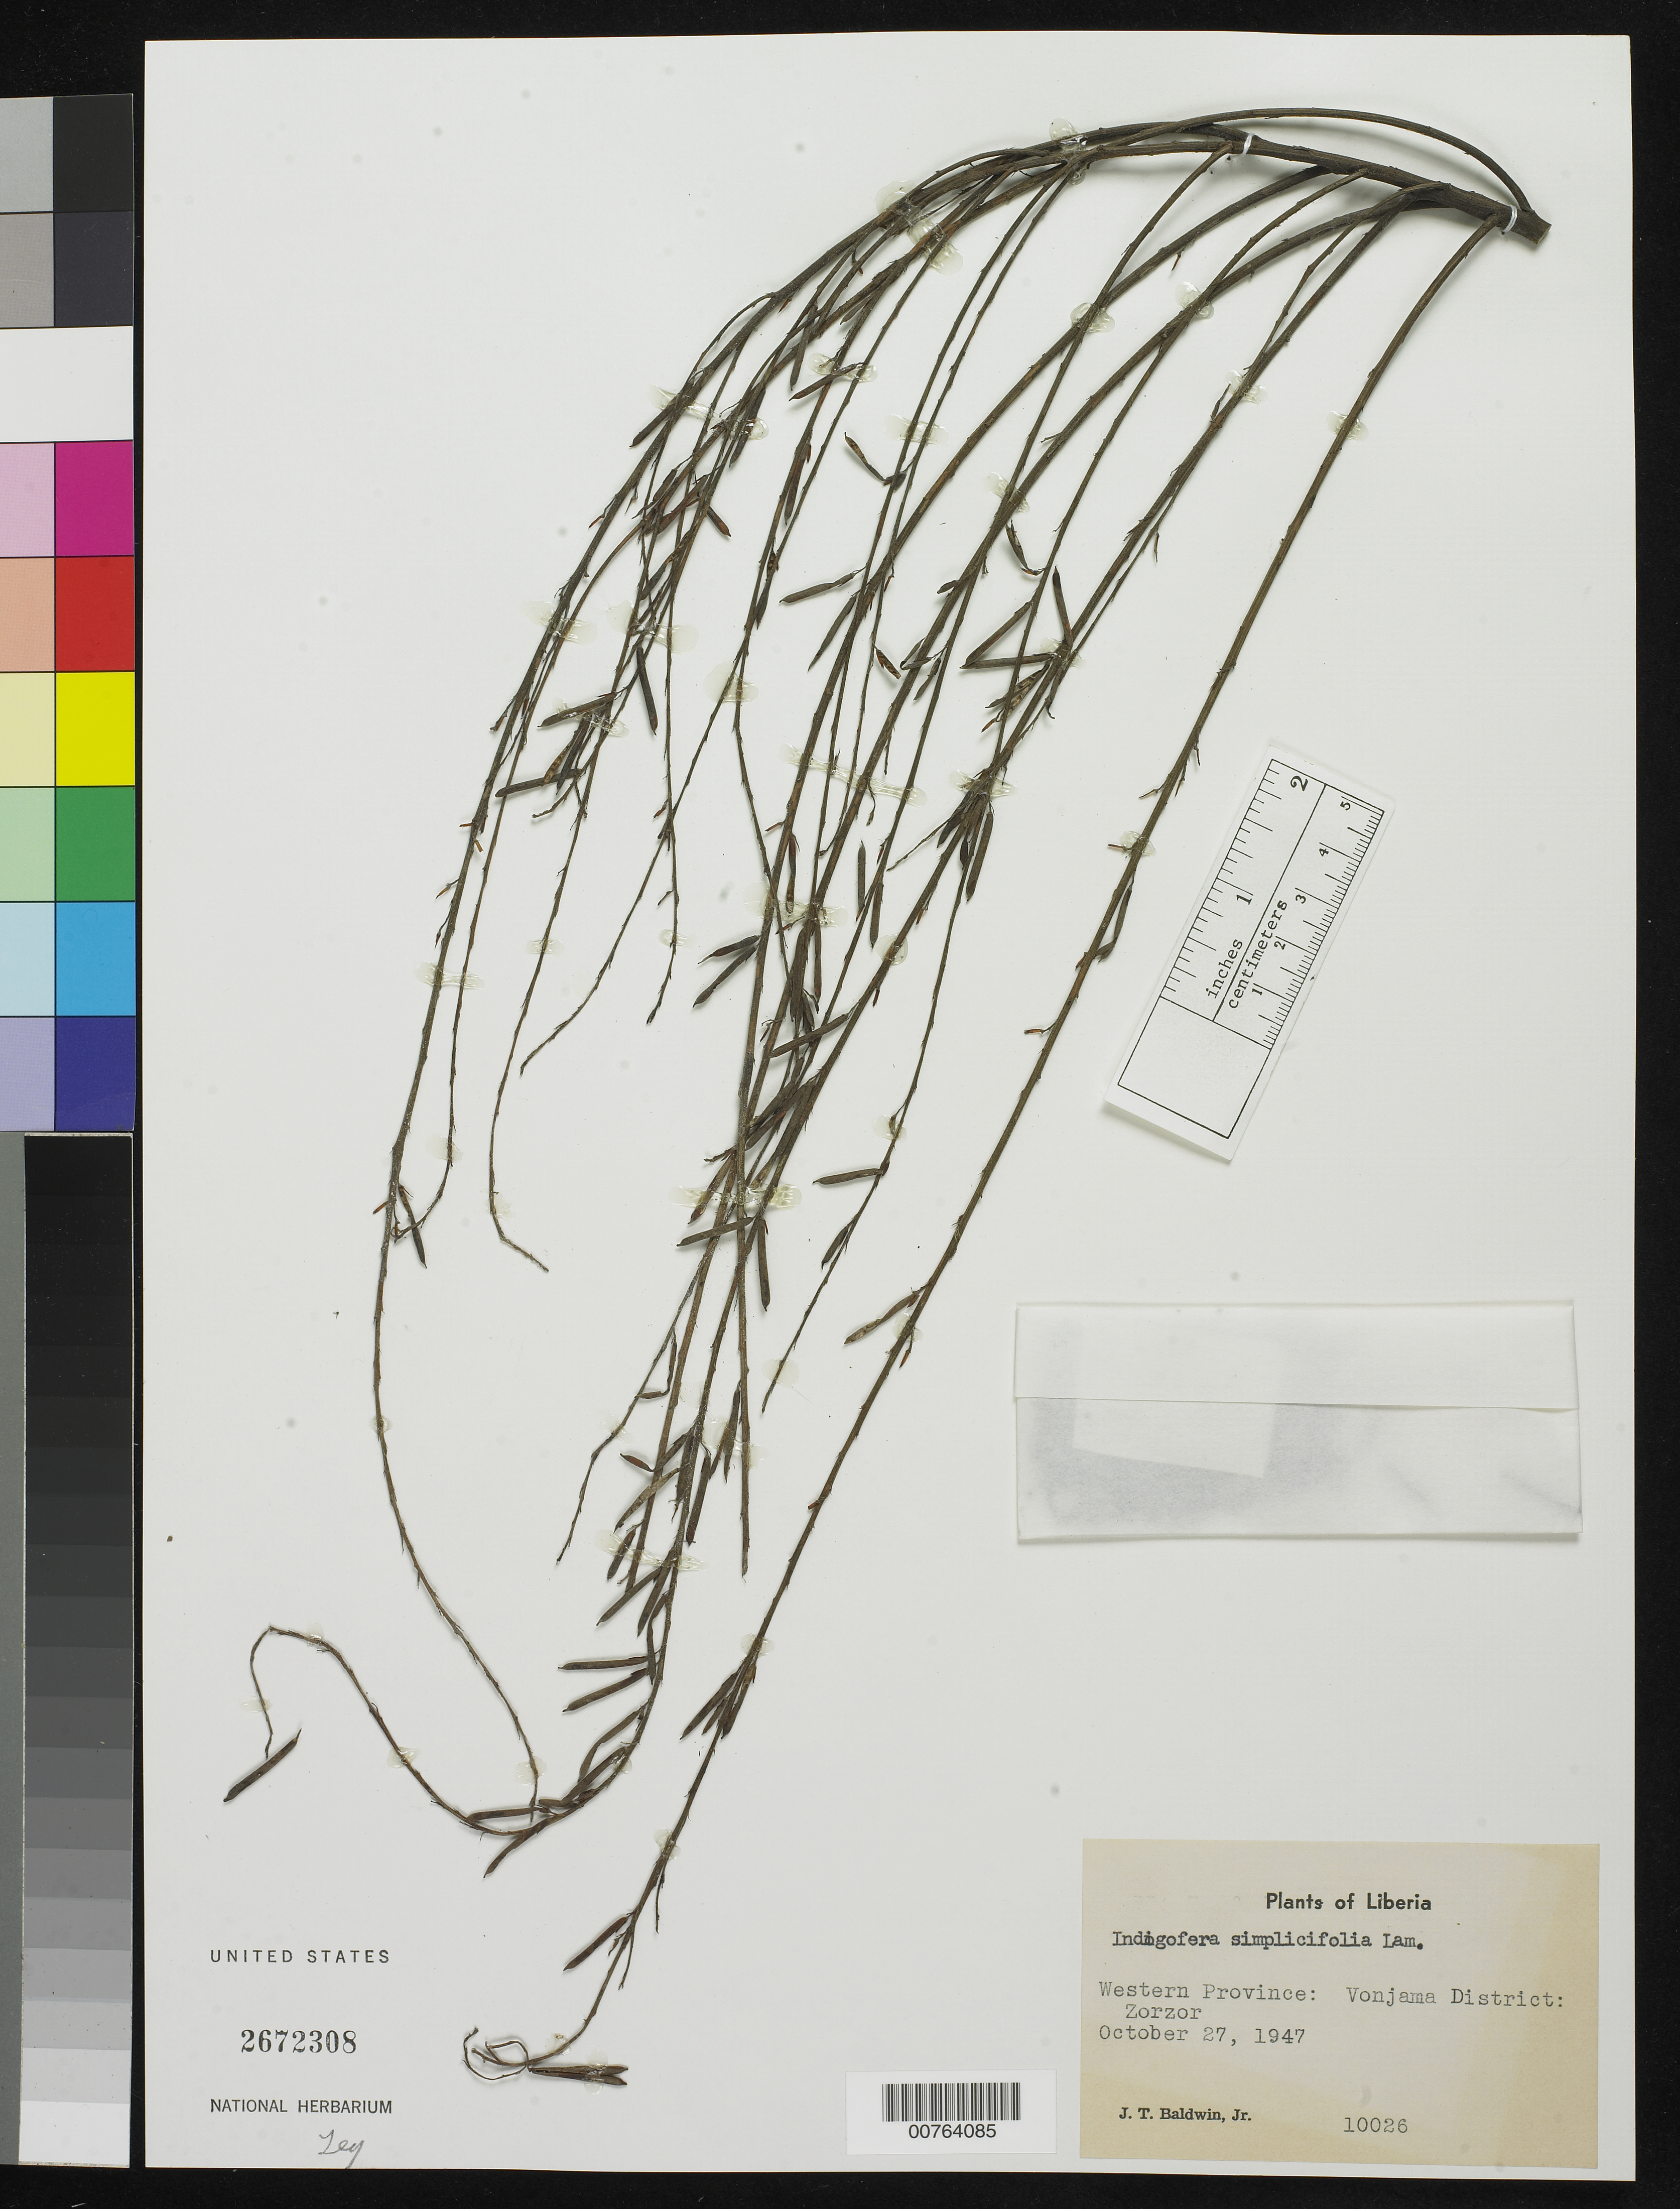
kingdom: Plantae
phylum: Tracheophyta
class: Magnoliopsida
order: Fabales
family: Fabaceae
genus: Indigofera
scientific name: Indigofera simplicifolia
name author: Lam.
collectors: J. T. Baldwin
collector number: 10026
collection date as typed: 27 Oct 1947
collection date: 1947-10-27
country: Liberia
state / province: Lofa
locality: Western Province: Vonjama District, Zorzor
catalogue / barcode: US 2672308